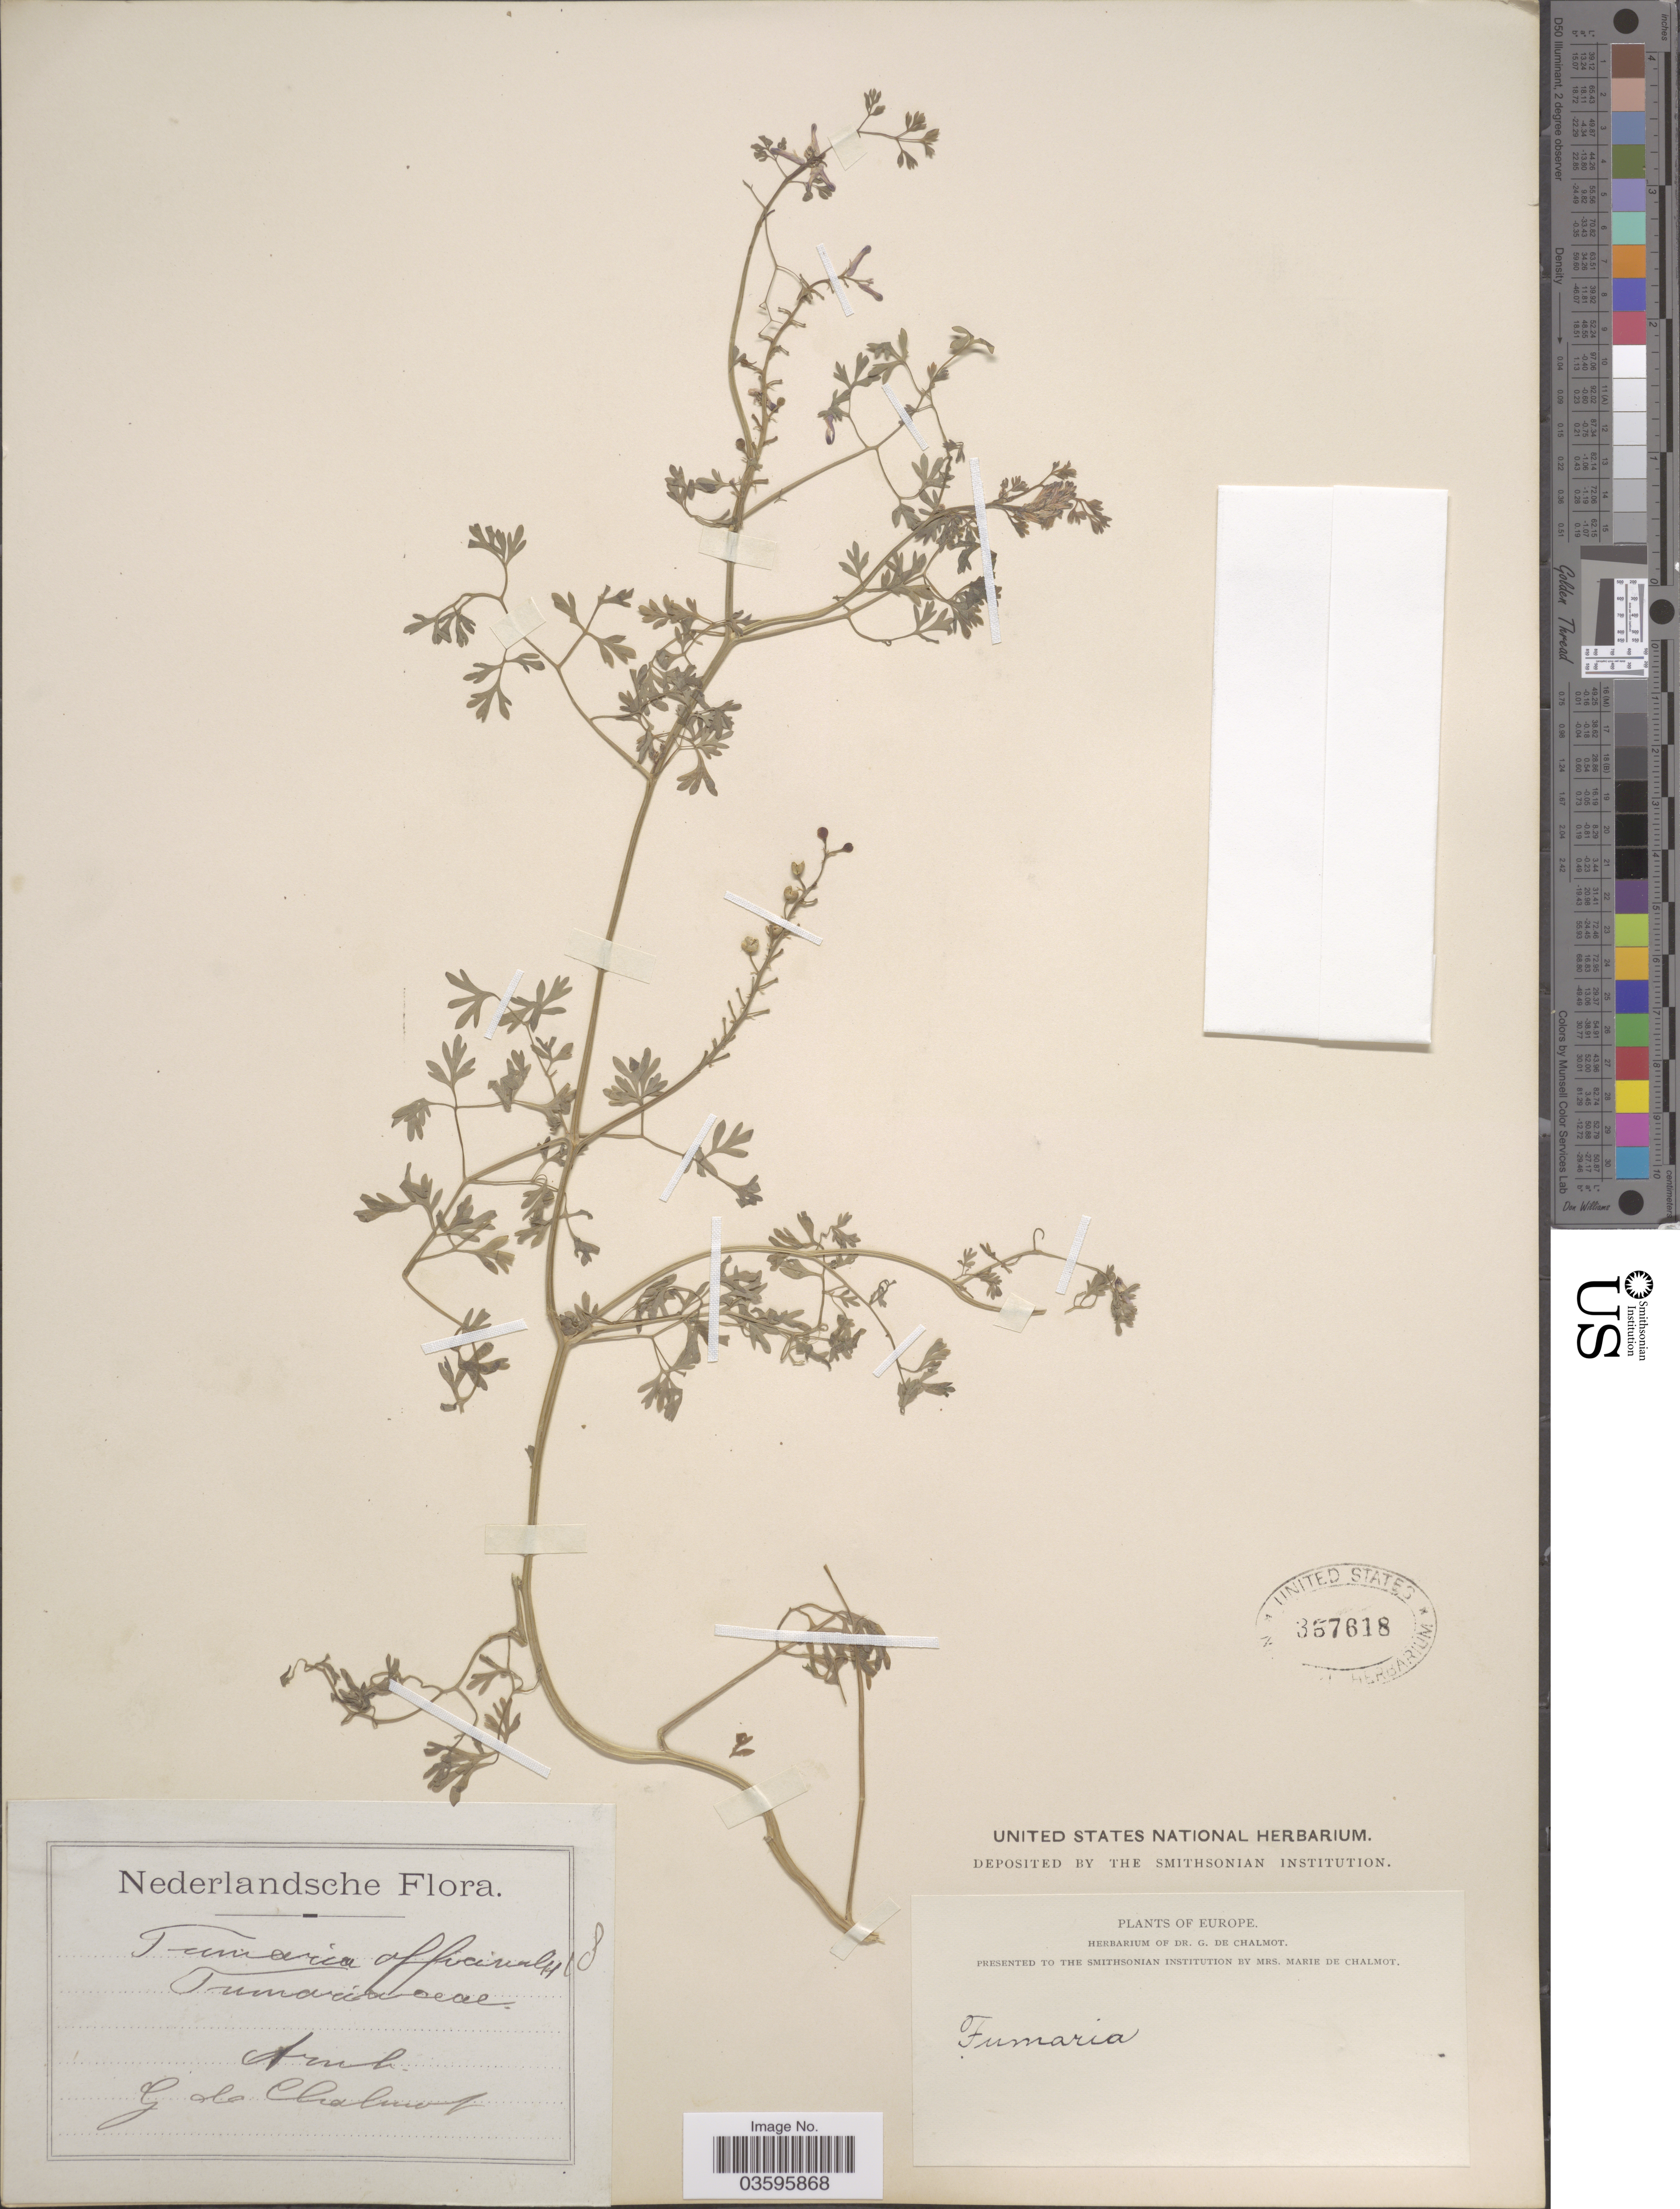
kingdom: Plantae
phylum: Tracheophyta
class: Magnoliopsida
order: Ranunculales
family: Papaveraceae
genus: Fumaria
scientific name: Fumaria officinalis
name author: L.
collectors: G. de Chalmot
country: Netherlands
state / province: Gelderland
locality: Arnh.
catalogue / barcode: US 357618